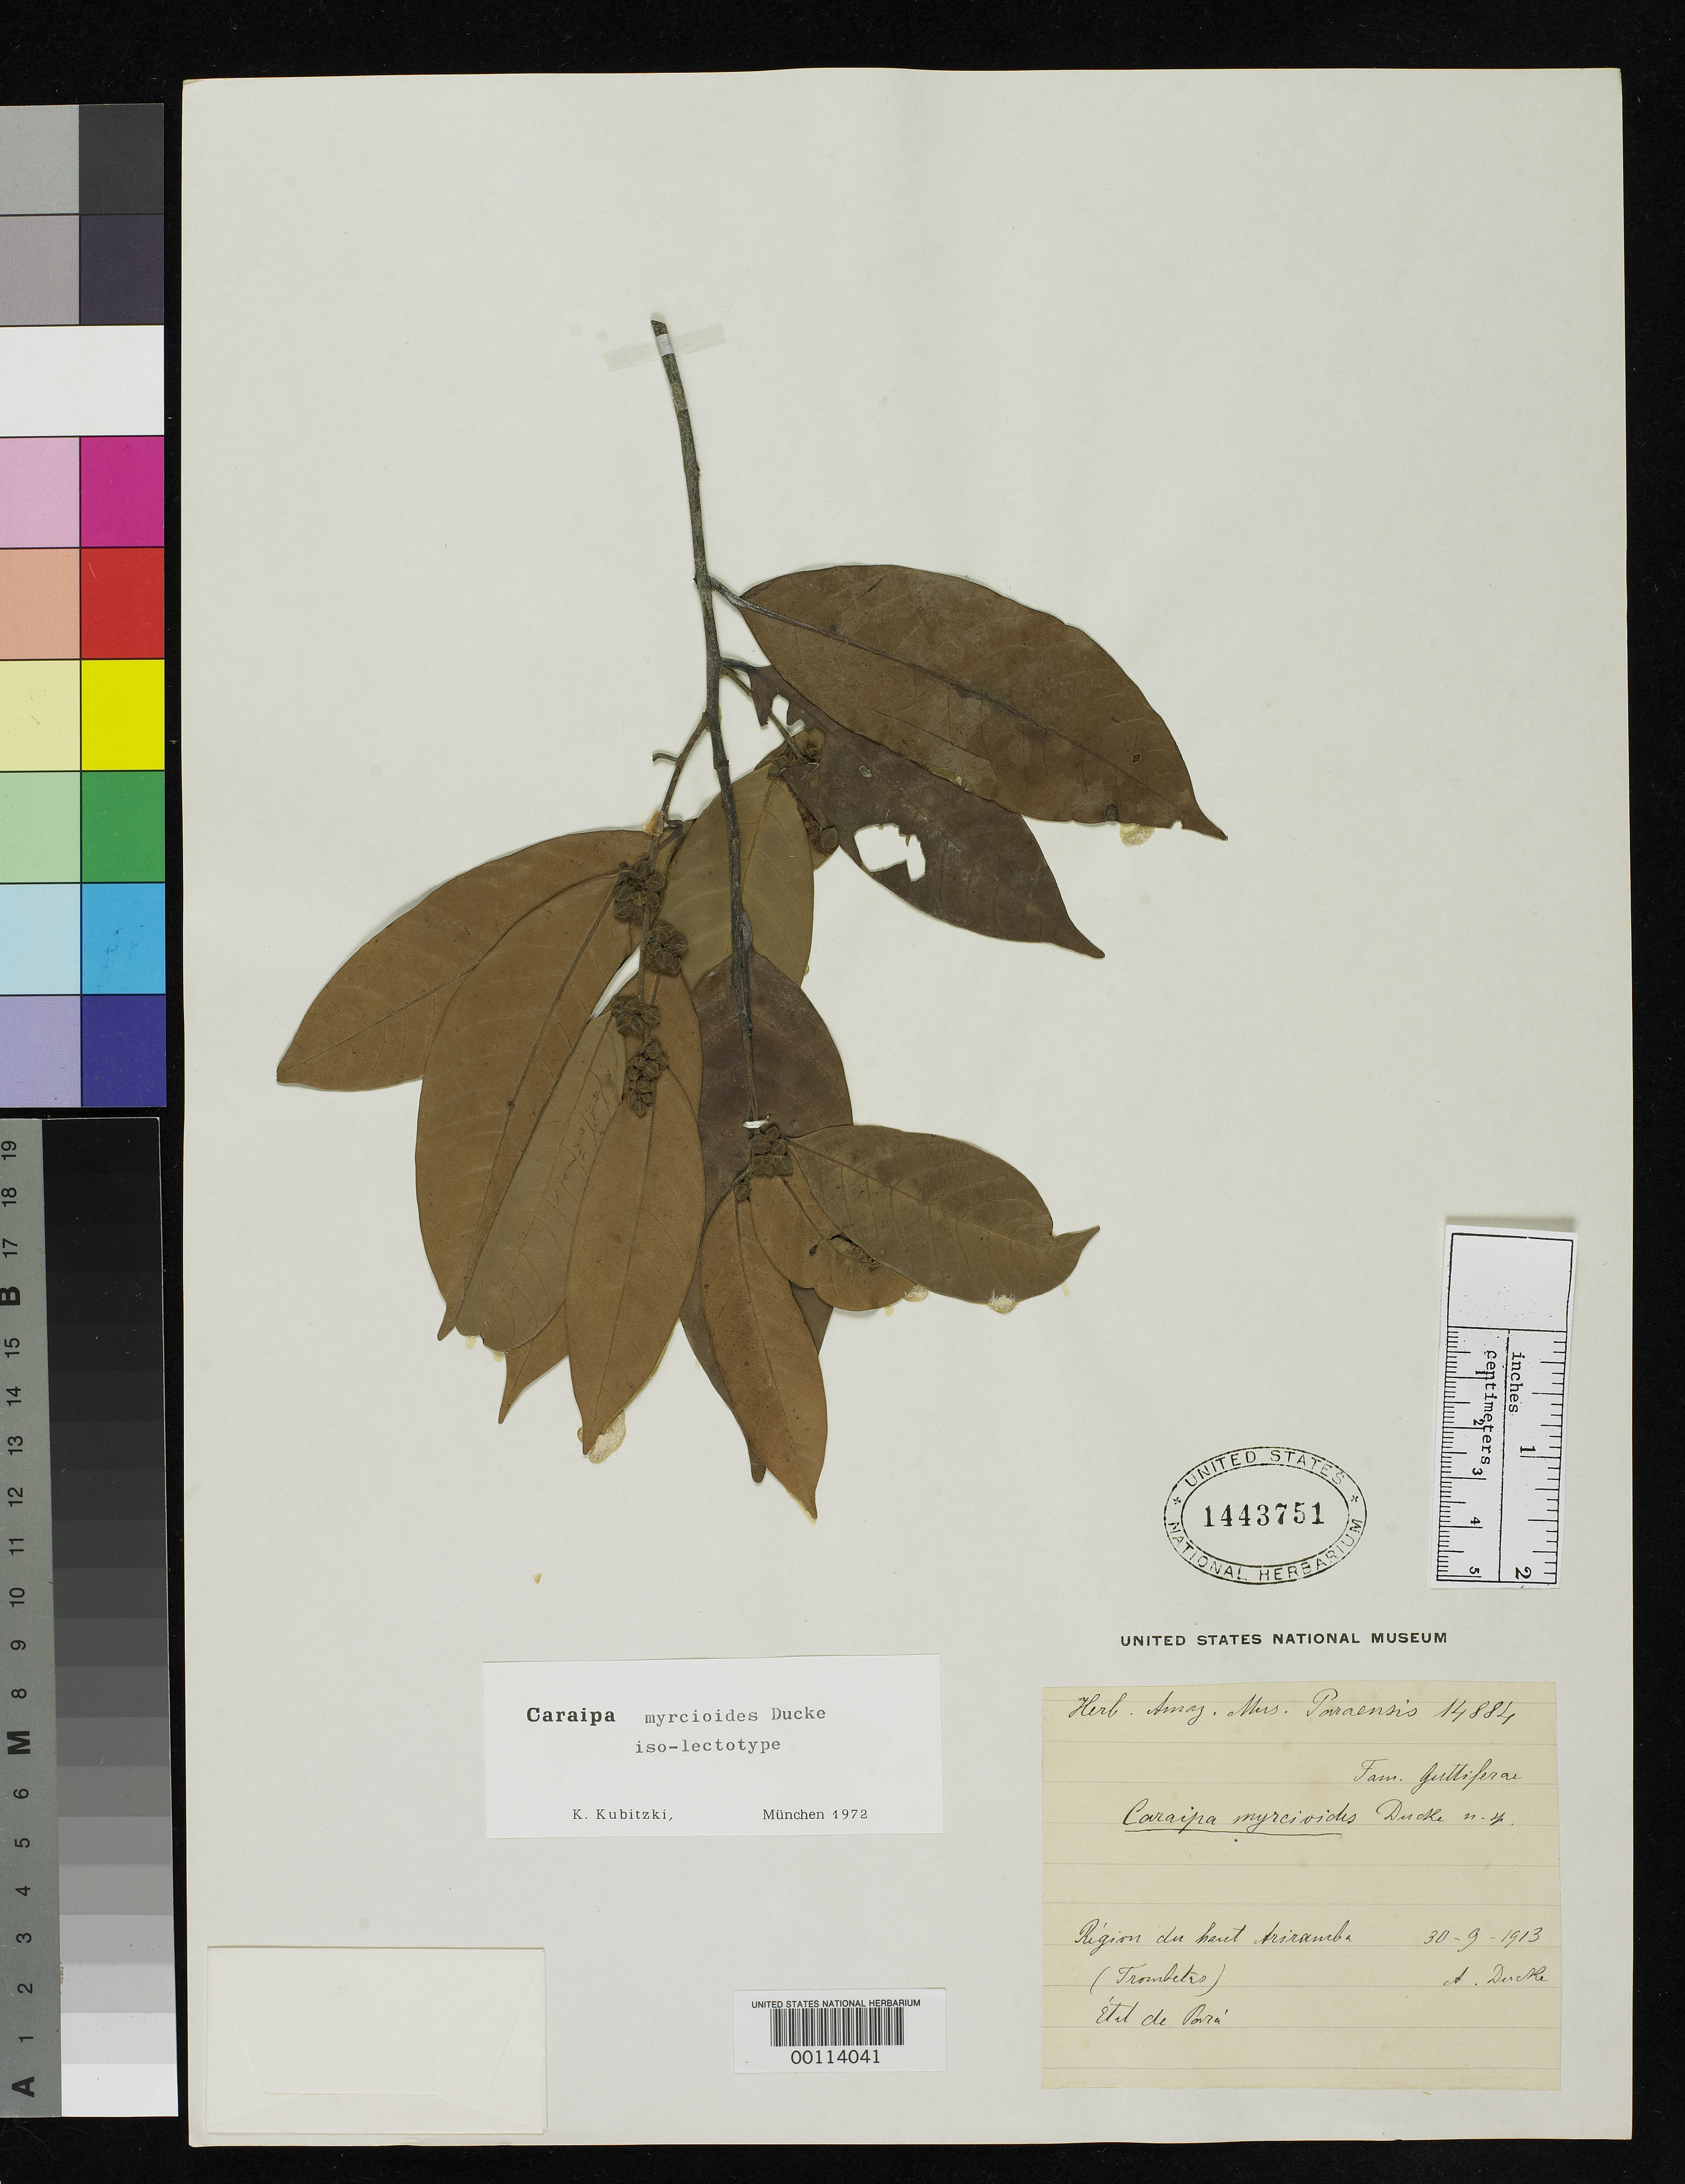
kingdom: Plantae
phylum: Tracheophyta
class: Magnoliopsida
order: Malpighiales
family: Calophyllaceae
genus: Caraipa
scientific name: Caraipa myrcioides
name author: Ducke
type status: Isolectotype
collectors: A. Ducke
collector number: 14884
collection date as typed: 30 Sep 1913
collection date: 1913-09-30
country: Brazil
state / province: Amazonas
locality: Campos de Ariramba.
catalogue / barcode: US 1443751